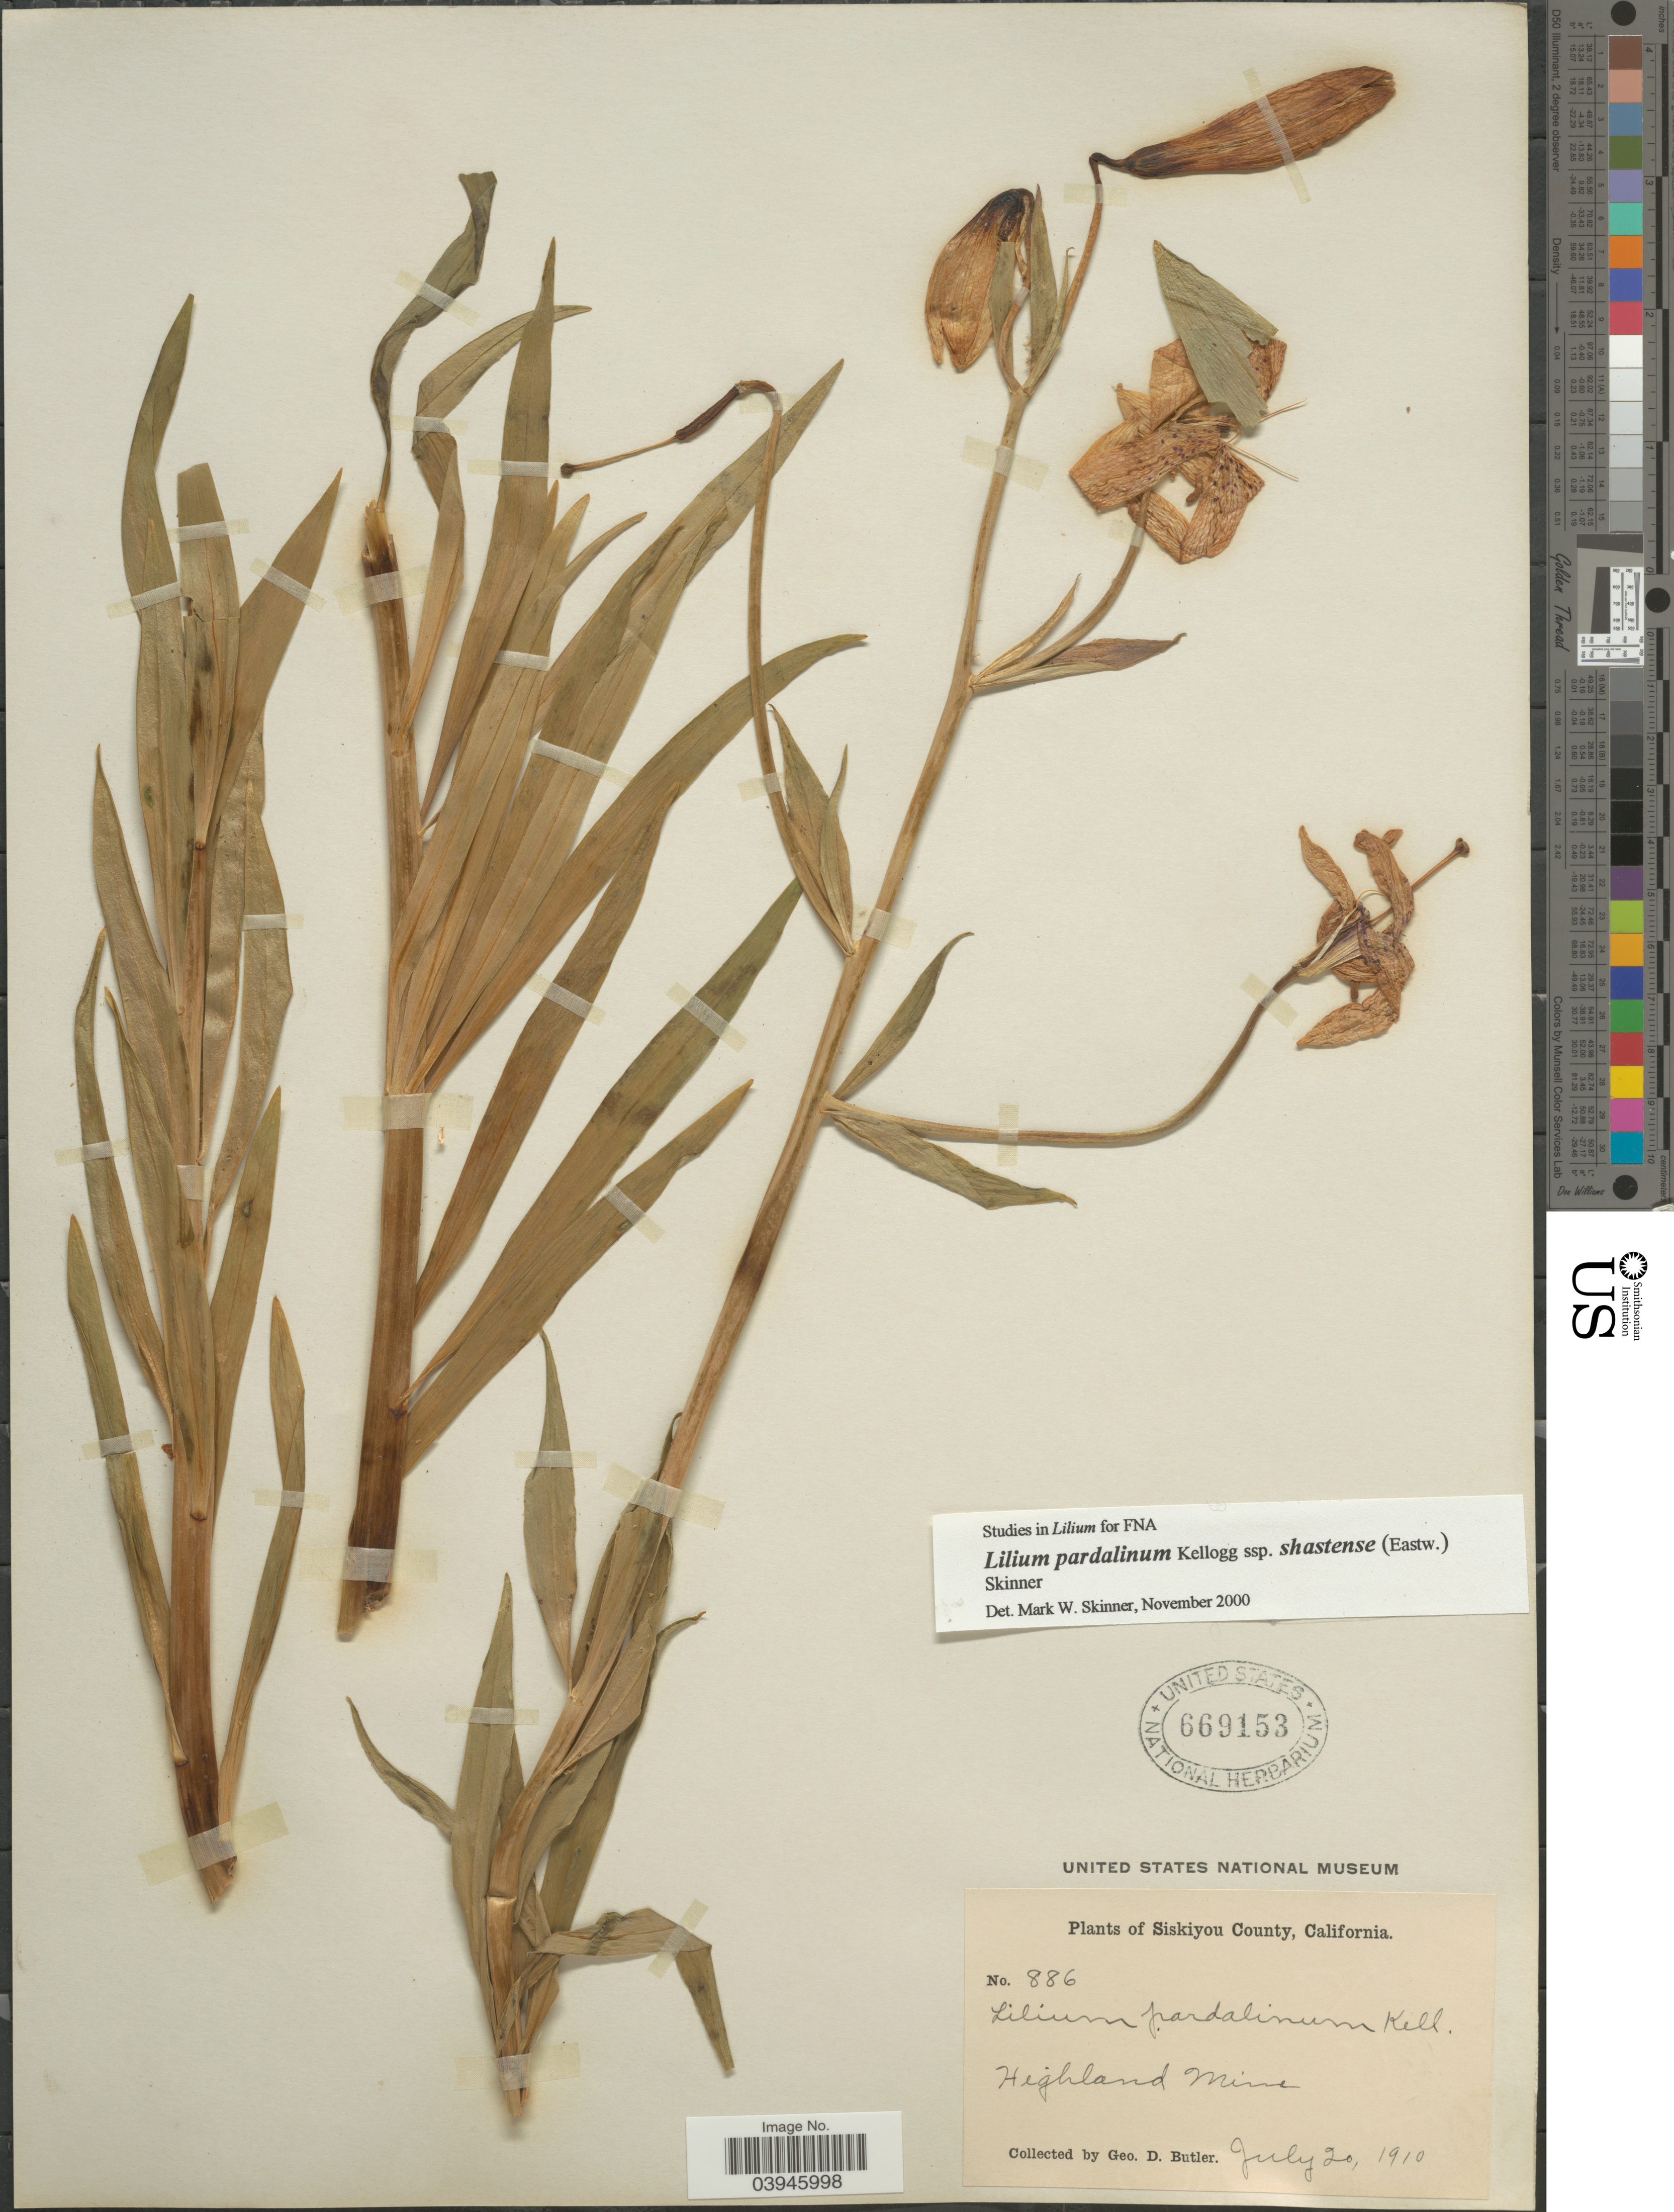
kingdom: Plantae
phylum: Tracheophyta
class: Liliopsida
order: Liliales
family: Liliaceae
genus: Lilium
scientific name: Lilium nevadense var. shastense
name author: Eastw.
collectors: G. D. Butler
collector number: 886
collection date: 1910-07-20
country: United States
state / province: California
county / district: Siskiyou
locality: Siskiyou County. Highland Mine.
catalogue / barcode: US 669153